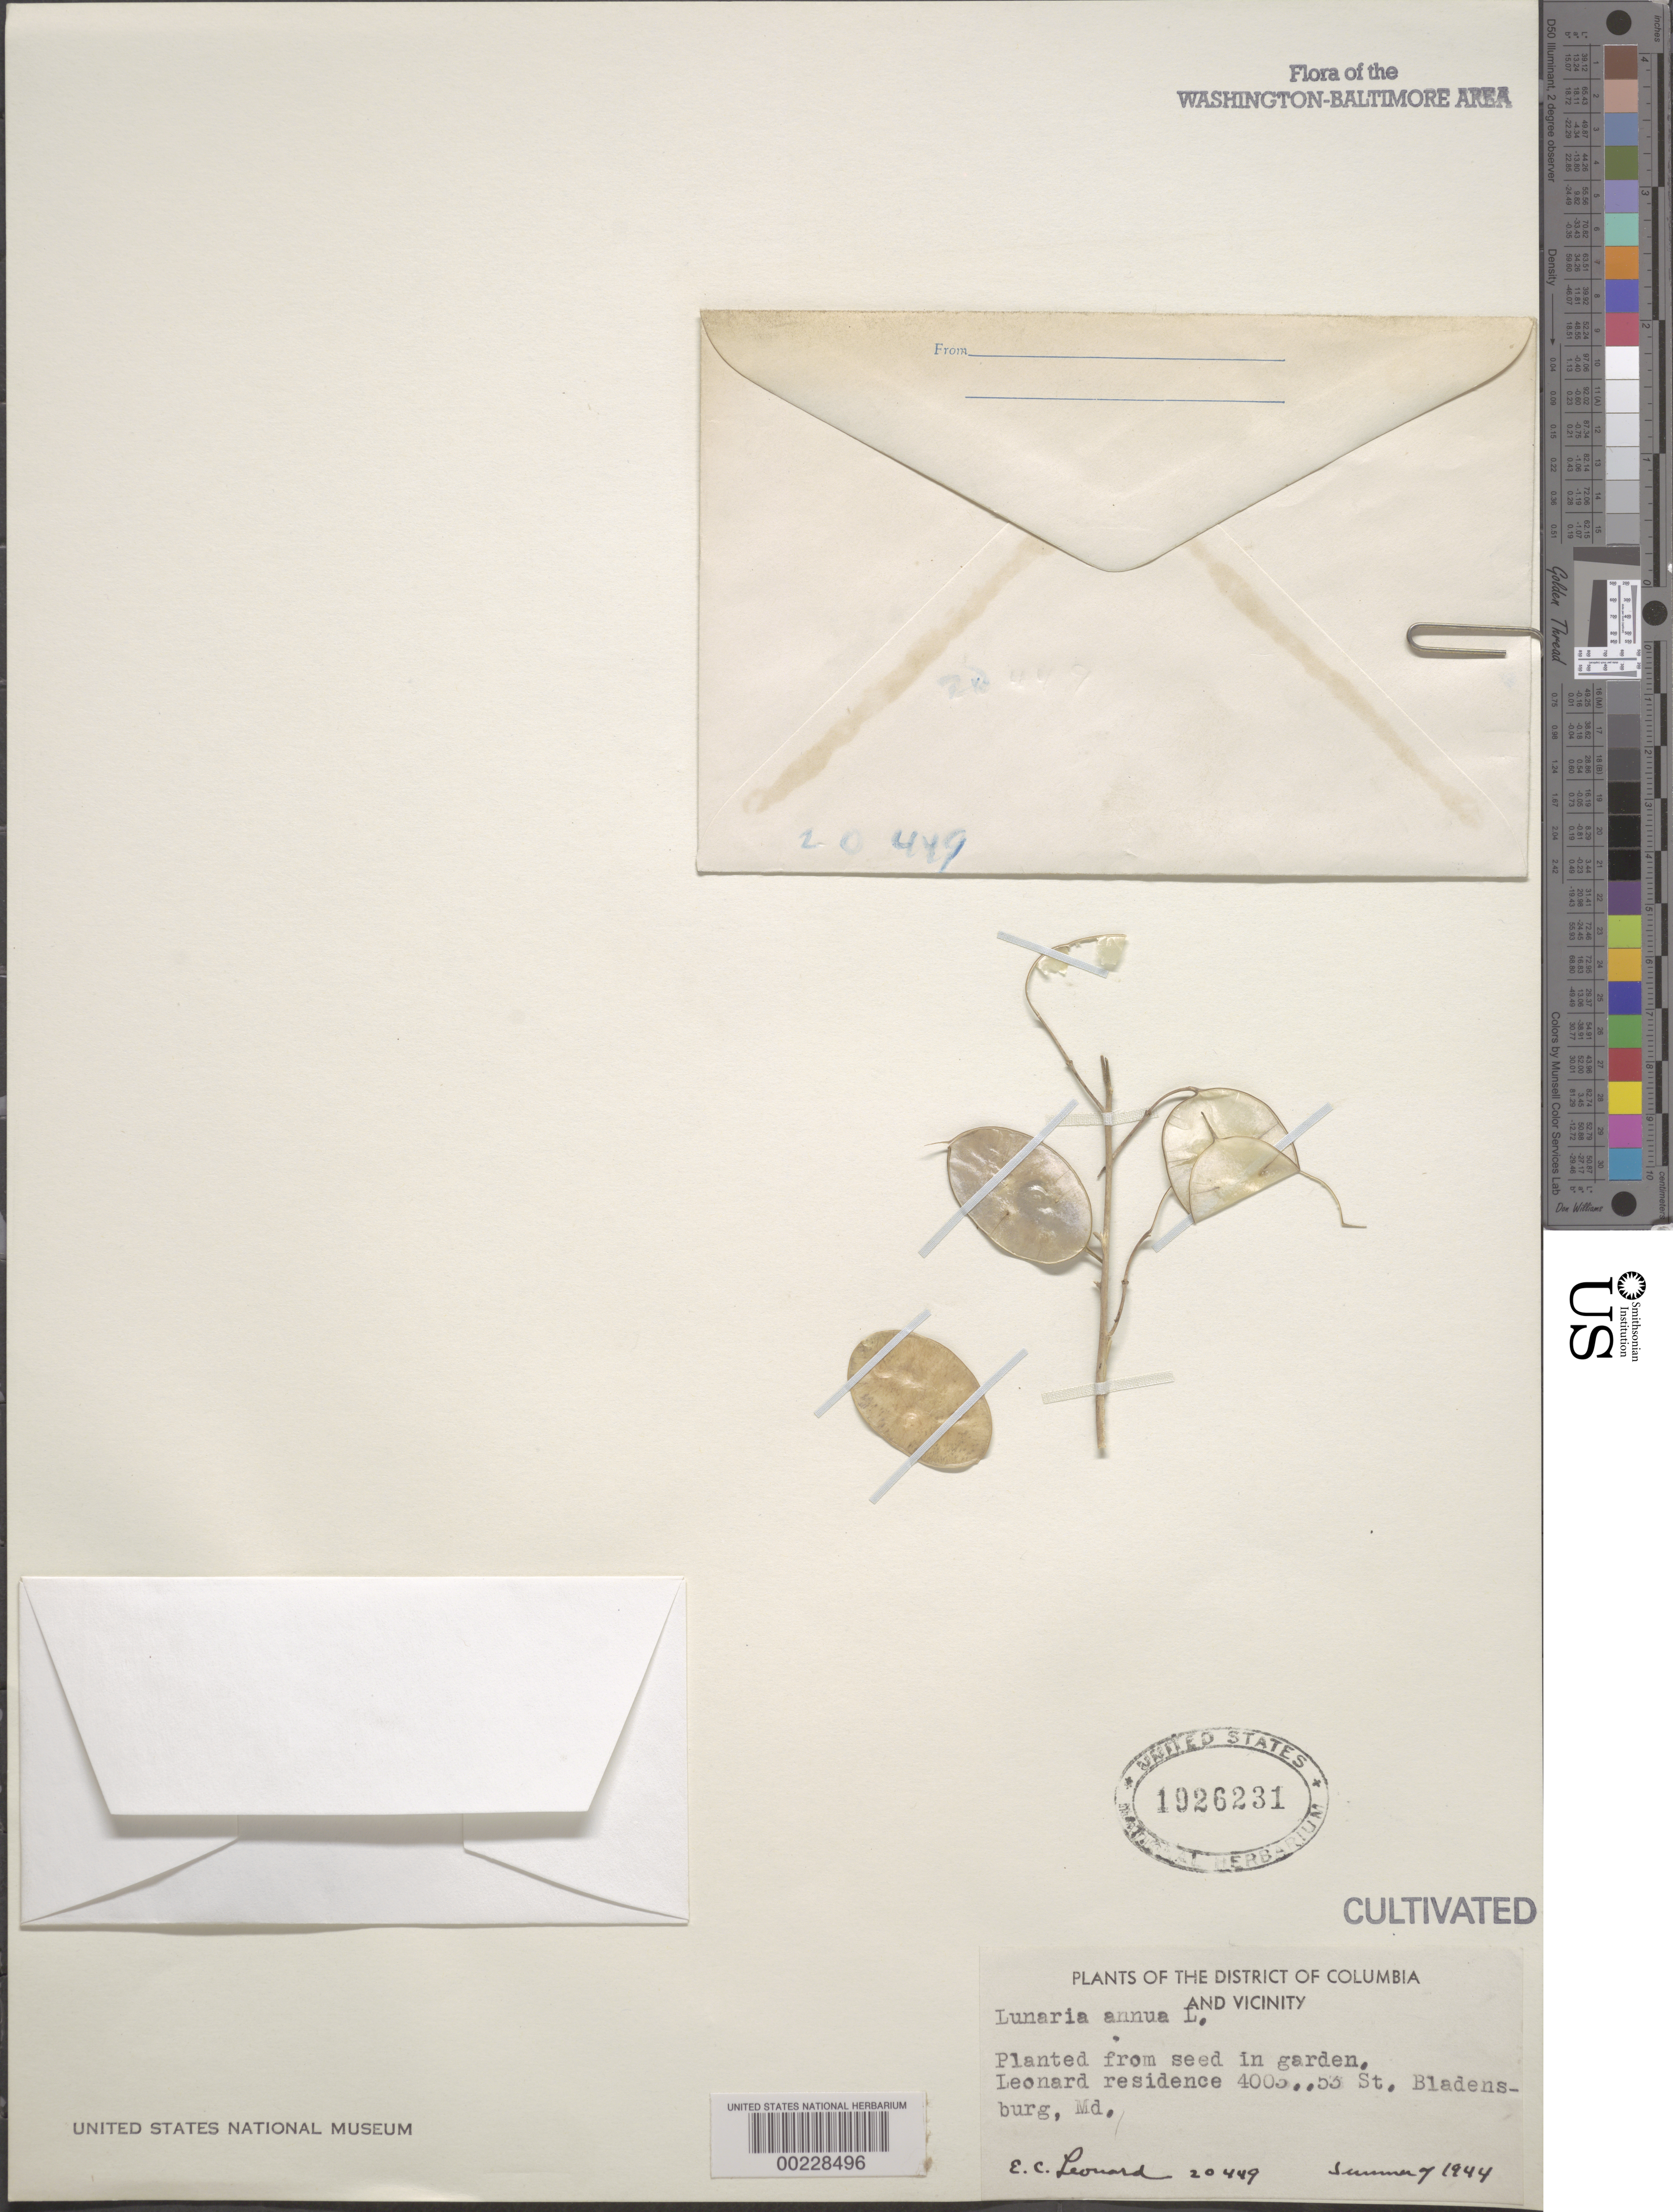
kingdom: Plantae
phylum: Tracheophyta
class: Magnoliopsida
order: Brassicales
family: Brassicaceae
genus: Lunaria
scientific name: Lunaria annua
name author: L.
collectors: E. C. Leonard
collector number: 20449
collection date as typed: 1944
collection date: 1944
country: United States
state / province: Maryland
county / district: Prince George's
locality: Bladensburg, Decatur Heights, 4003 53 St, Leonard residence garden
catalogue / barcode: US 1926231